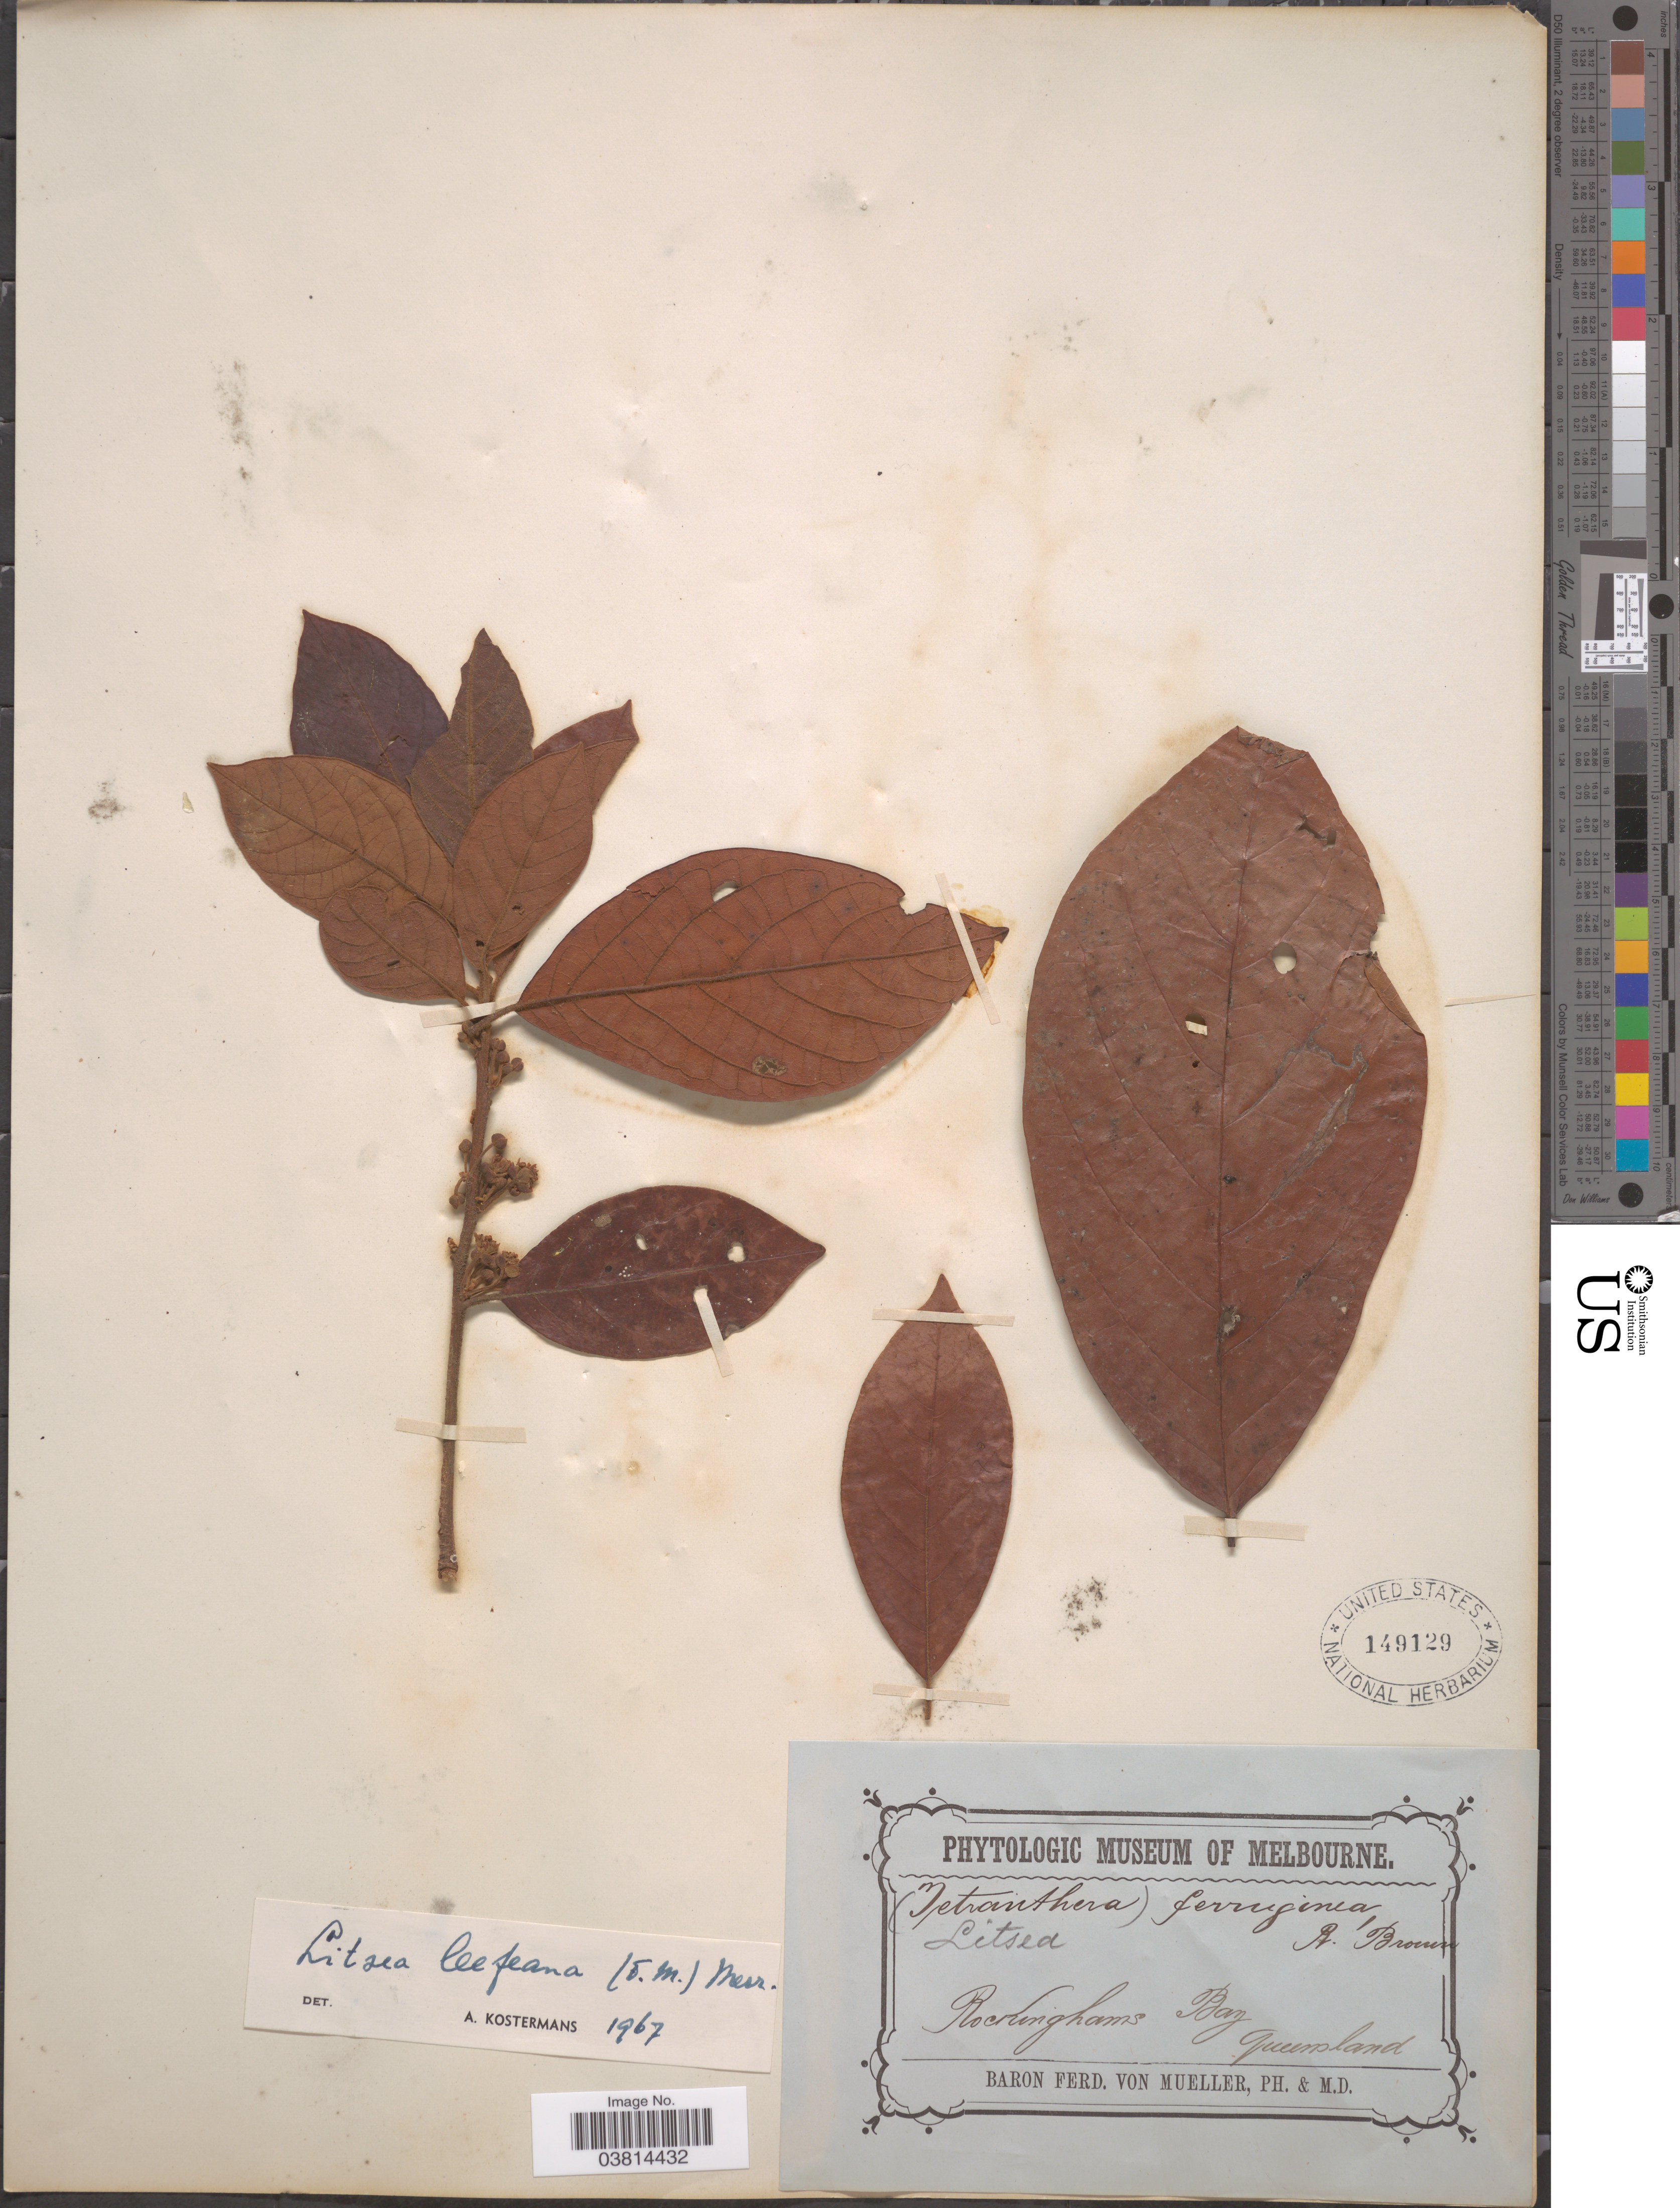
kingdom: Plantae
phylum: Tracheophyta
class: Magnoliopsida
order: Laurales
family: Lauraceae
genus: Litsea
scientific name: Litsea leefeana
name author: (F. Muell.) Merr.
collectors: F. von Mueller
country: Australia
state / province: Queensland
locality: Rockinghams Bay.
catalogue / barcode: US 149129